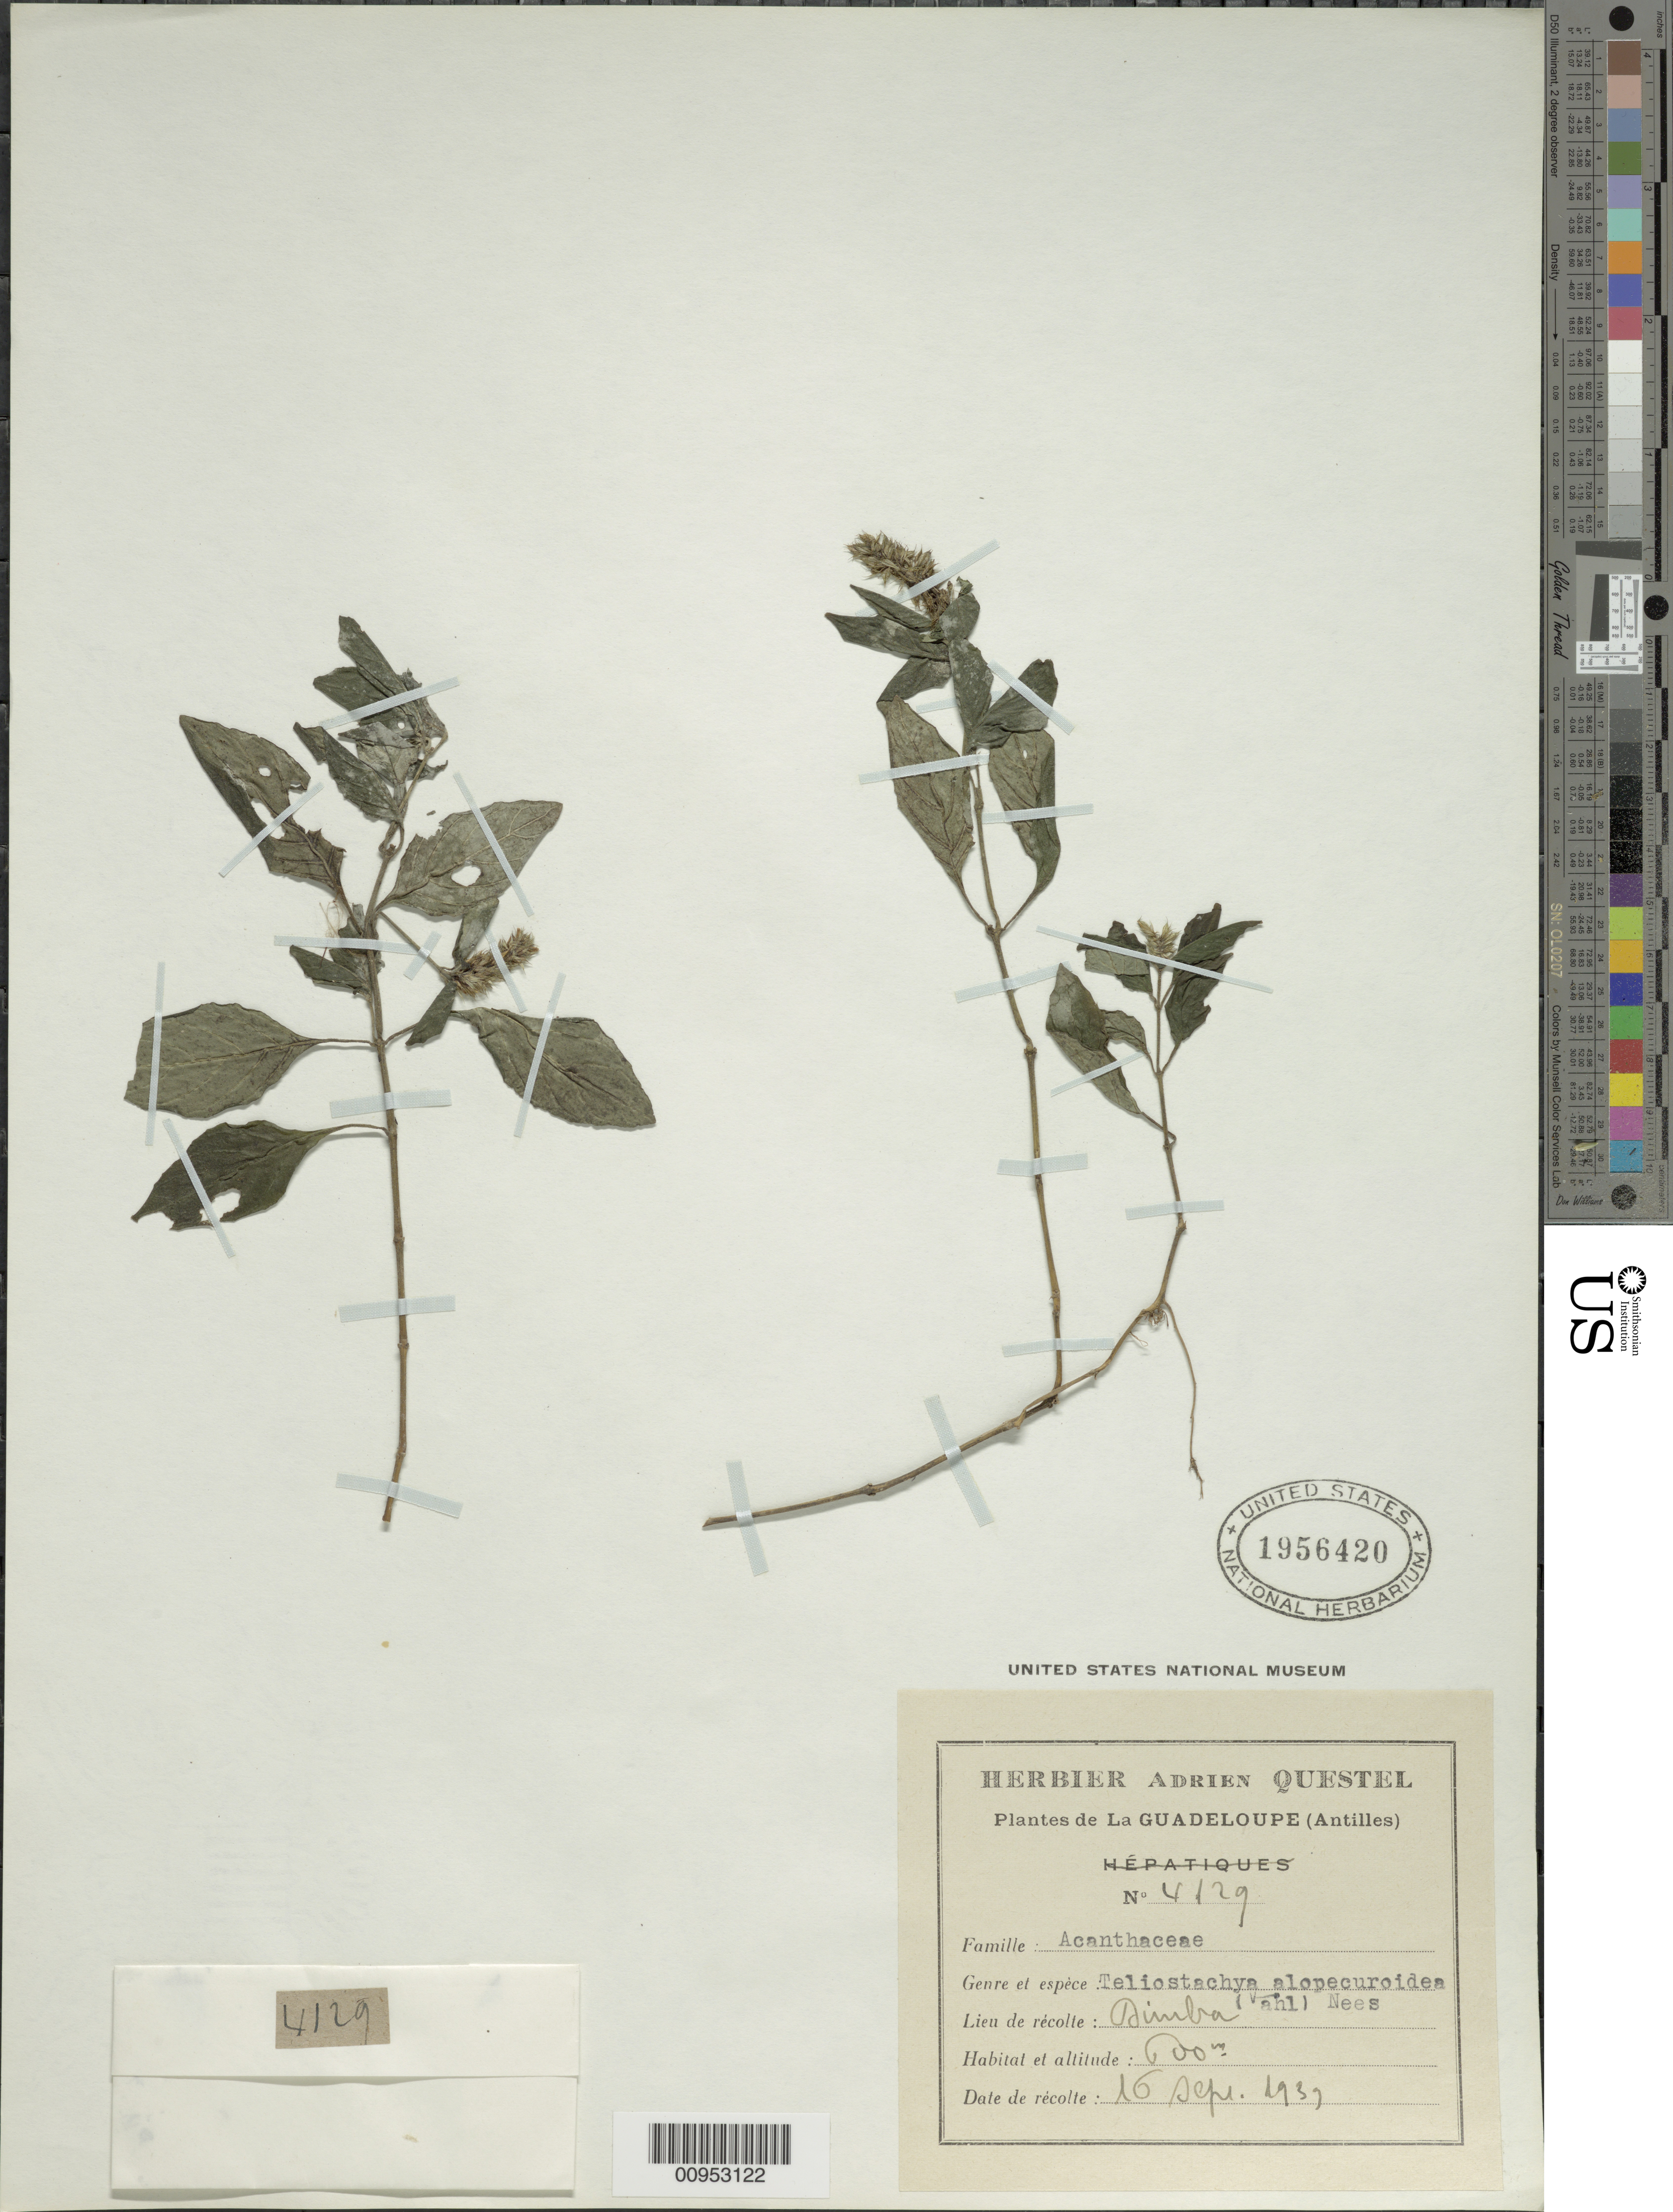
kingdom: Plantae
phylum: Tracheophyta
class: Magnoliopsida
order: Lamiales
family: Acanthaceae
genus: Teliostachya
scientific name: Teliostachya alopecuroidea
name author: (Vahl) Nees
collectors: A. Questel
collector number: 4129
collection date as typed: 16 Sep 1939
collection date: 1939-09-16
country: Guadeloupe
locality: Simba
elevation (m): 600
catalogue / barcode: US 1956420